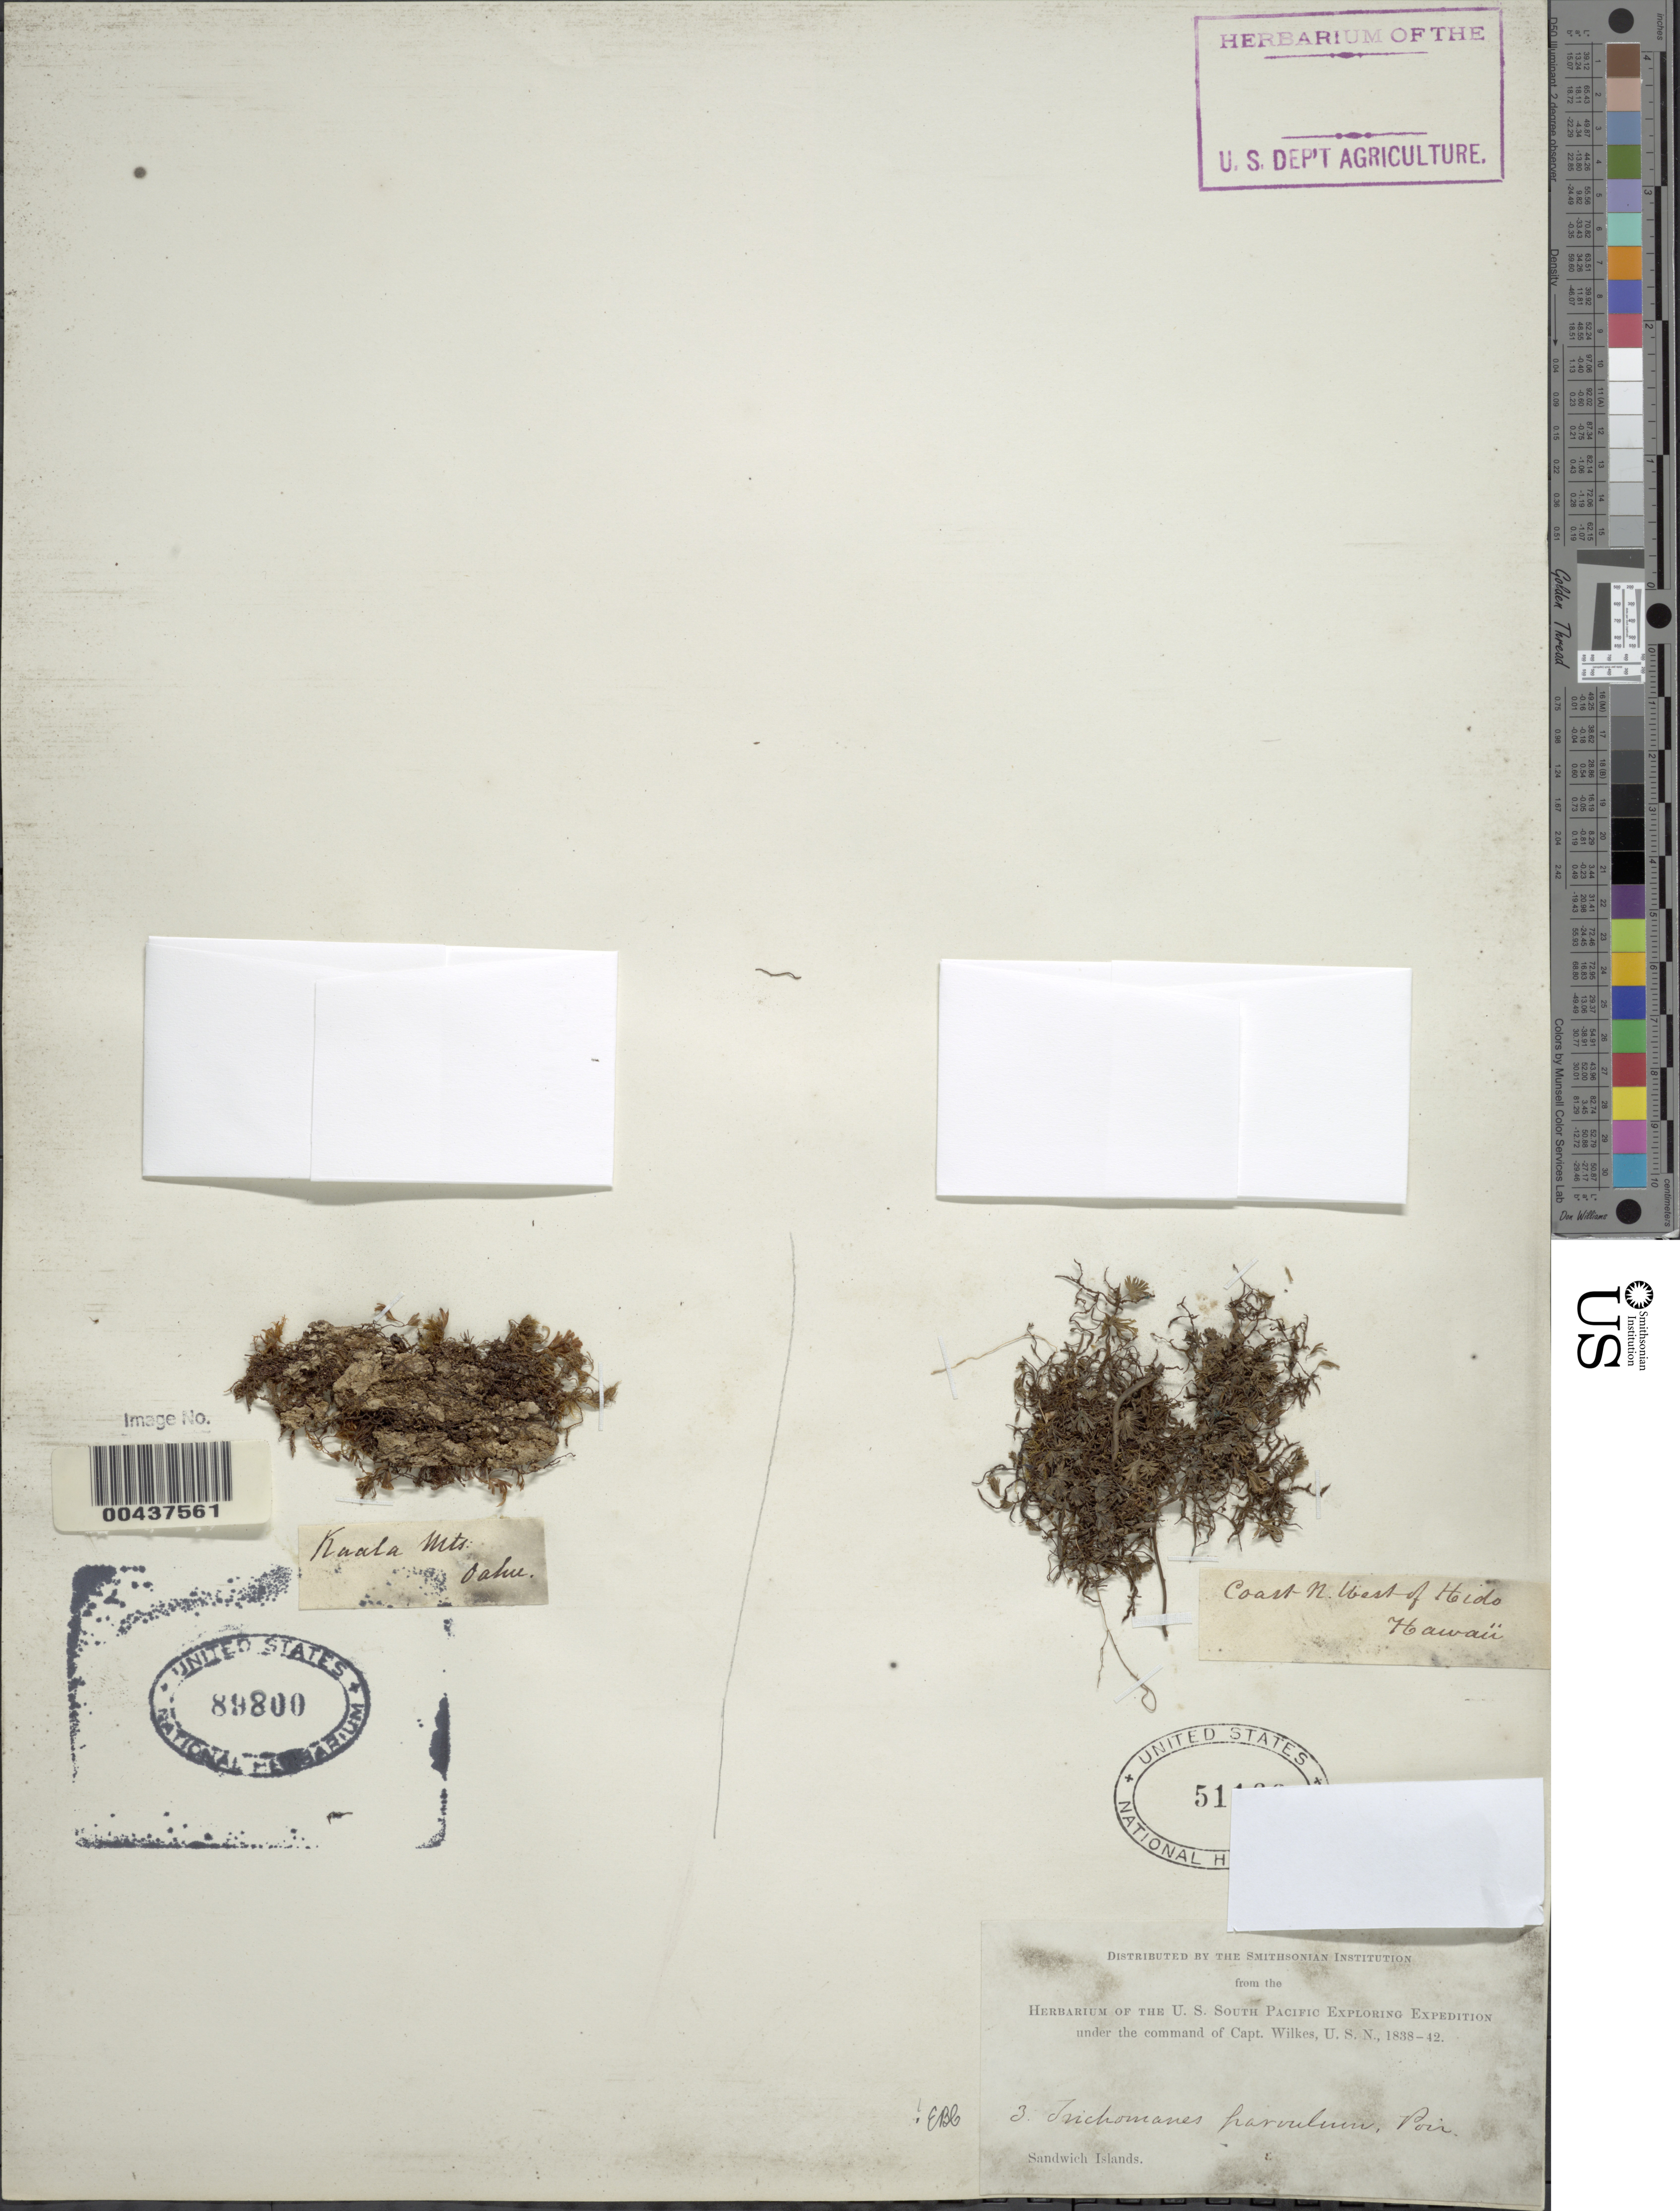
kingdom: Plantae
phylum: Tracheophyta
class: Polypodiopsida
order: Hymenophyllales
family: Hymenophyllaceae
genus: Crepidomanes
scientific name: Crepidomanes minutum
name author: (Blume) K. Iwats.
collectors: Wilkes Explor. Exped.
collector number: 3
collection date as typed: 1838 to -- --- 1842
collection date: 1838/1842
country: United States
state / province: Hawaii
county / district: Honolulu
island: Oahu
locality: Kaala Mts, Oahu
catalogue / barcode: US 89800